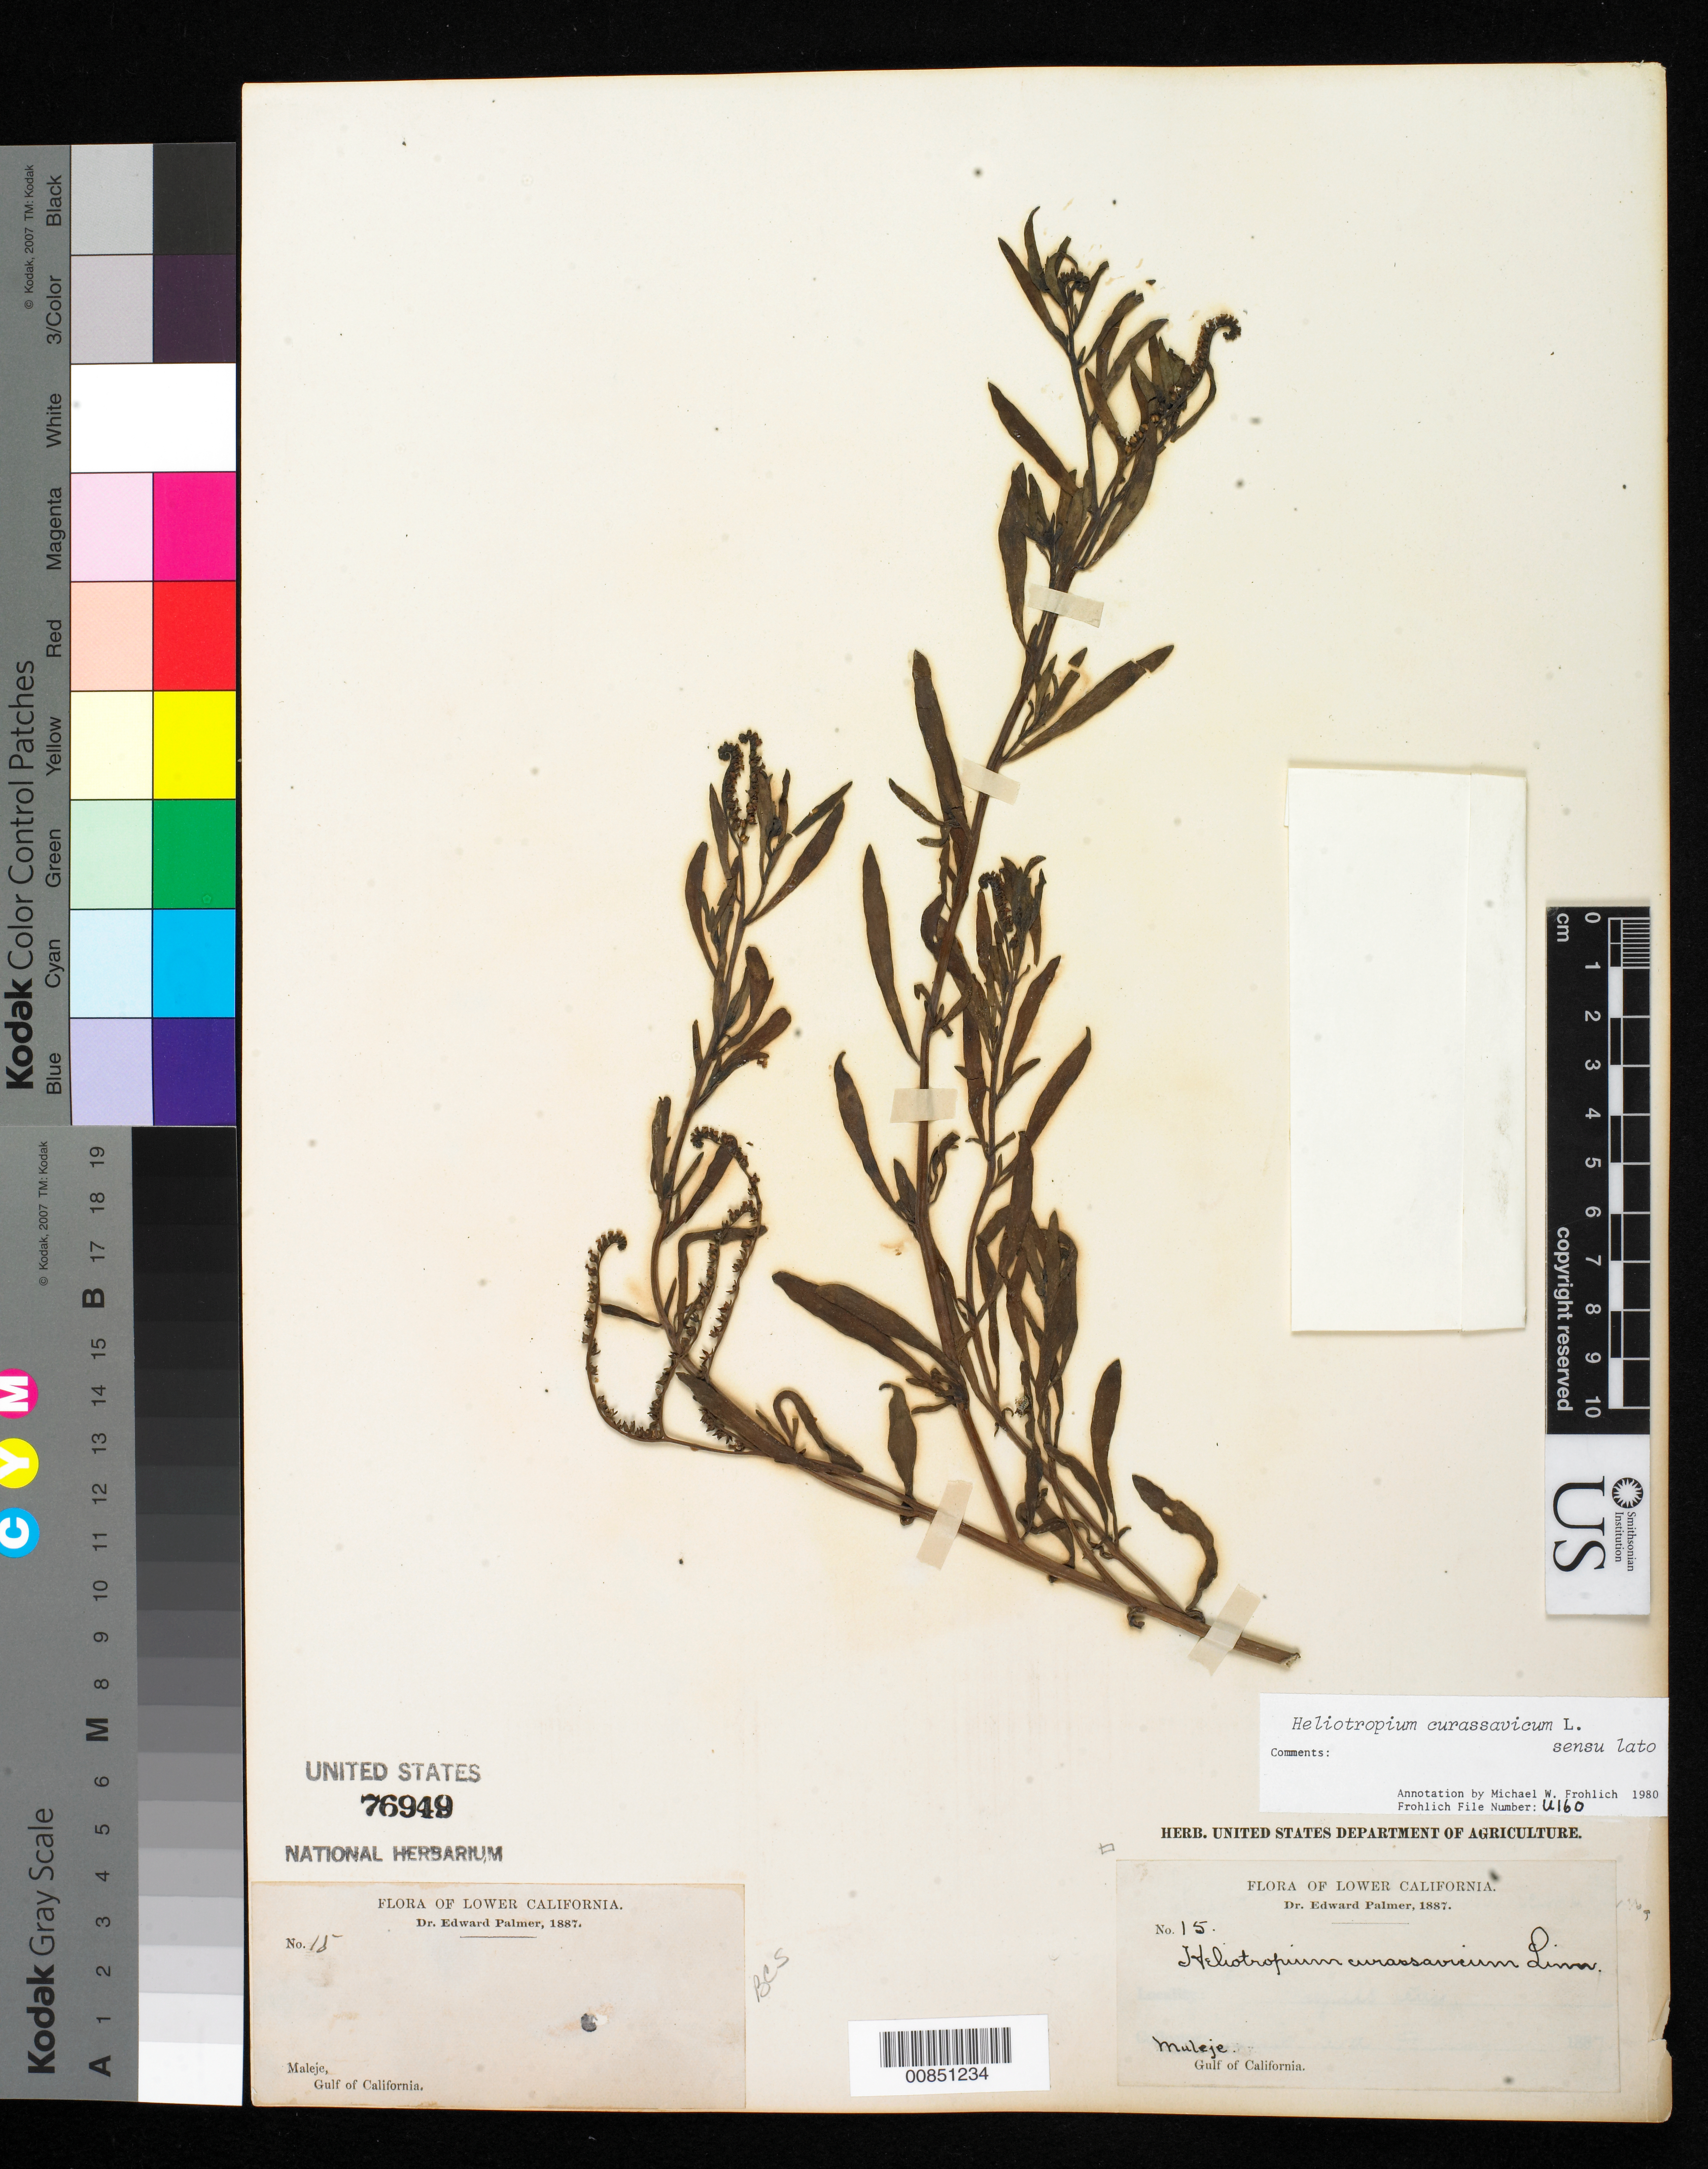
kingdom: Plantae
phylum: Tracheophyta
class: Magnoliopsida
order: Boraginales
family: Heliotropiaceae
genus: Heliotropium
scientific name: Heliotropium curassavicum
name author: L.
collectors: E. Palmer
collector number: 15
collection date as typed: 1887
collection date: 1887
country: Mexico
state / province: Baja California Sur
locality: Muleje, Baja California Sur.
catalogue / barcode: US 76949